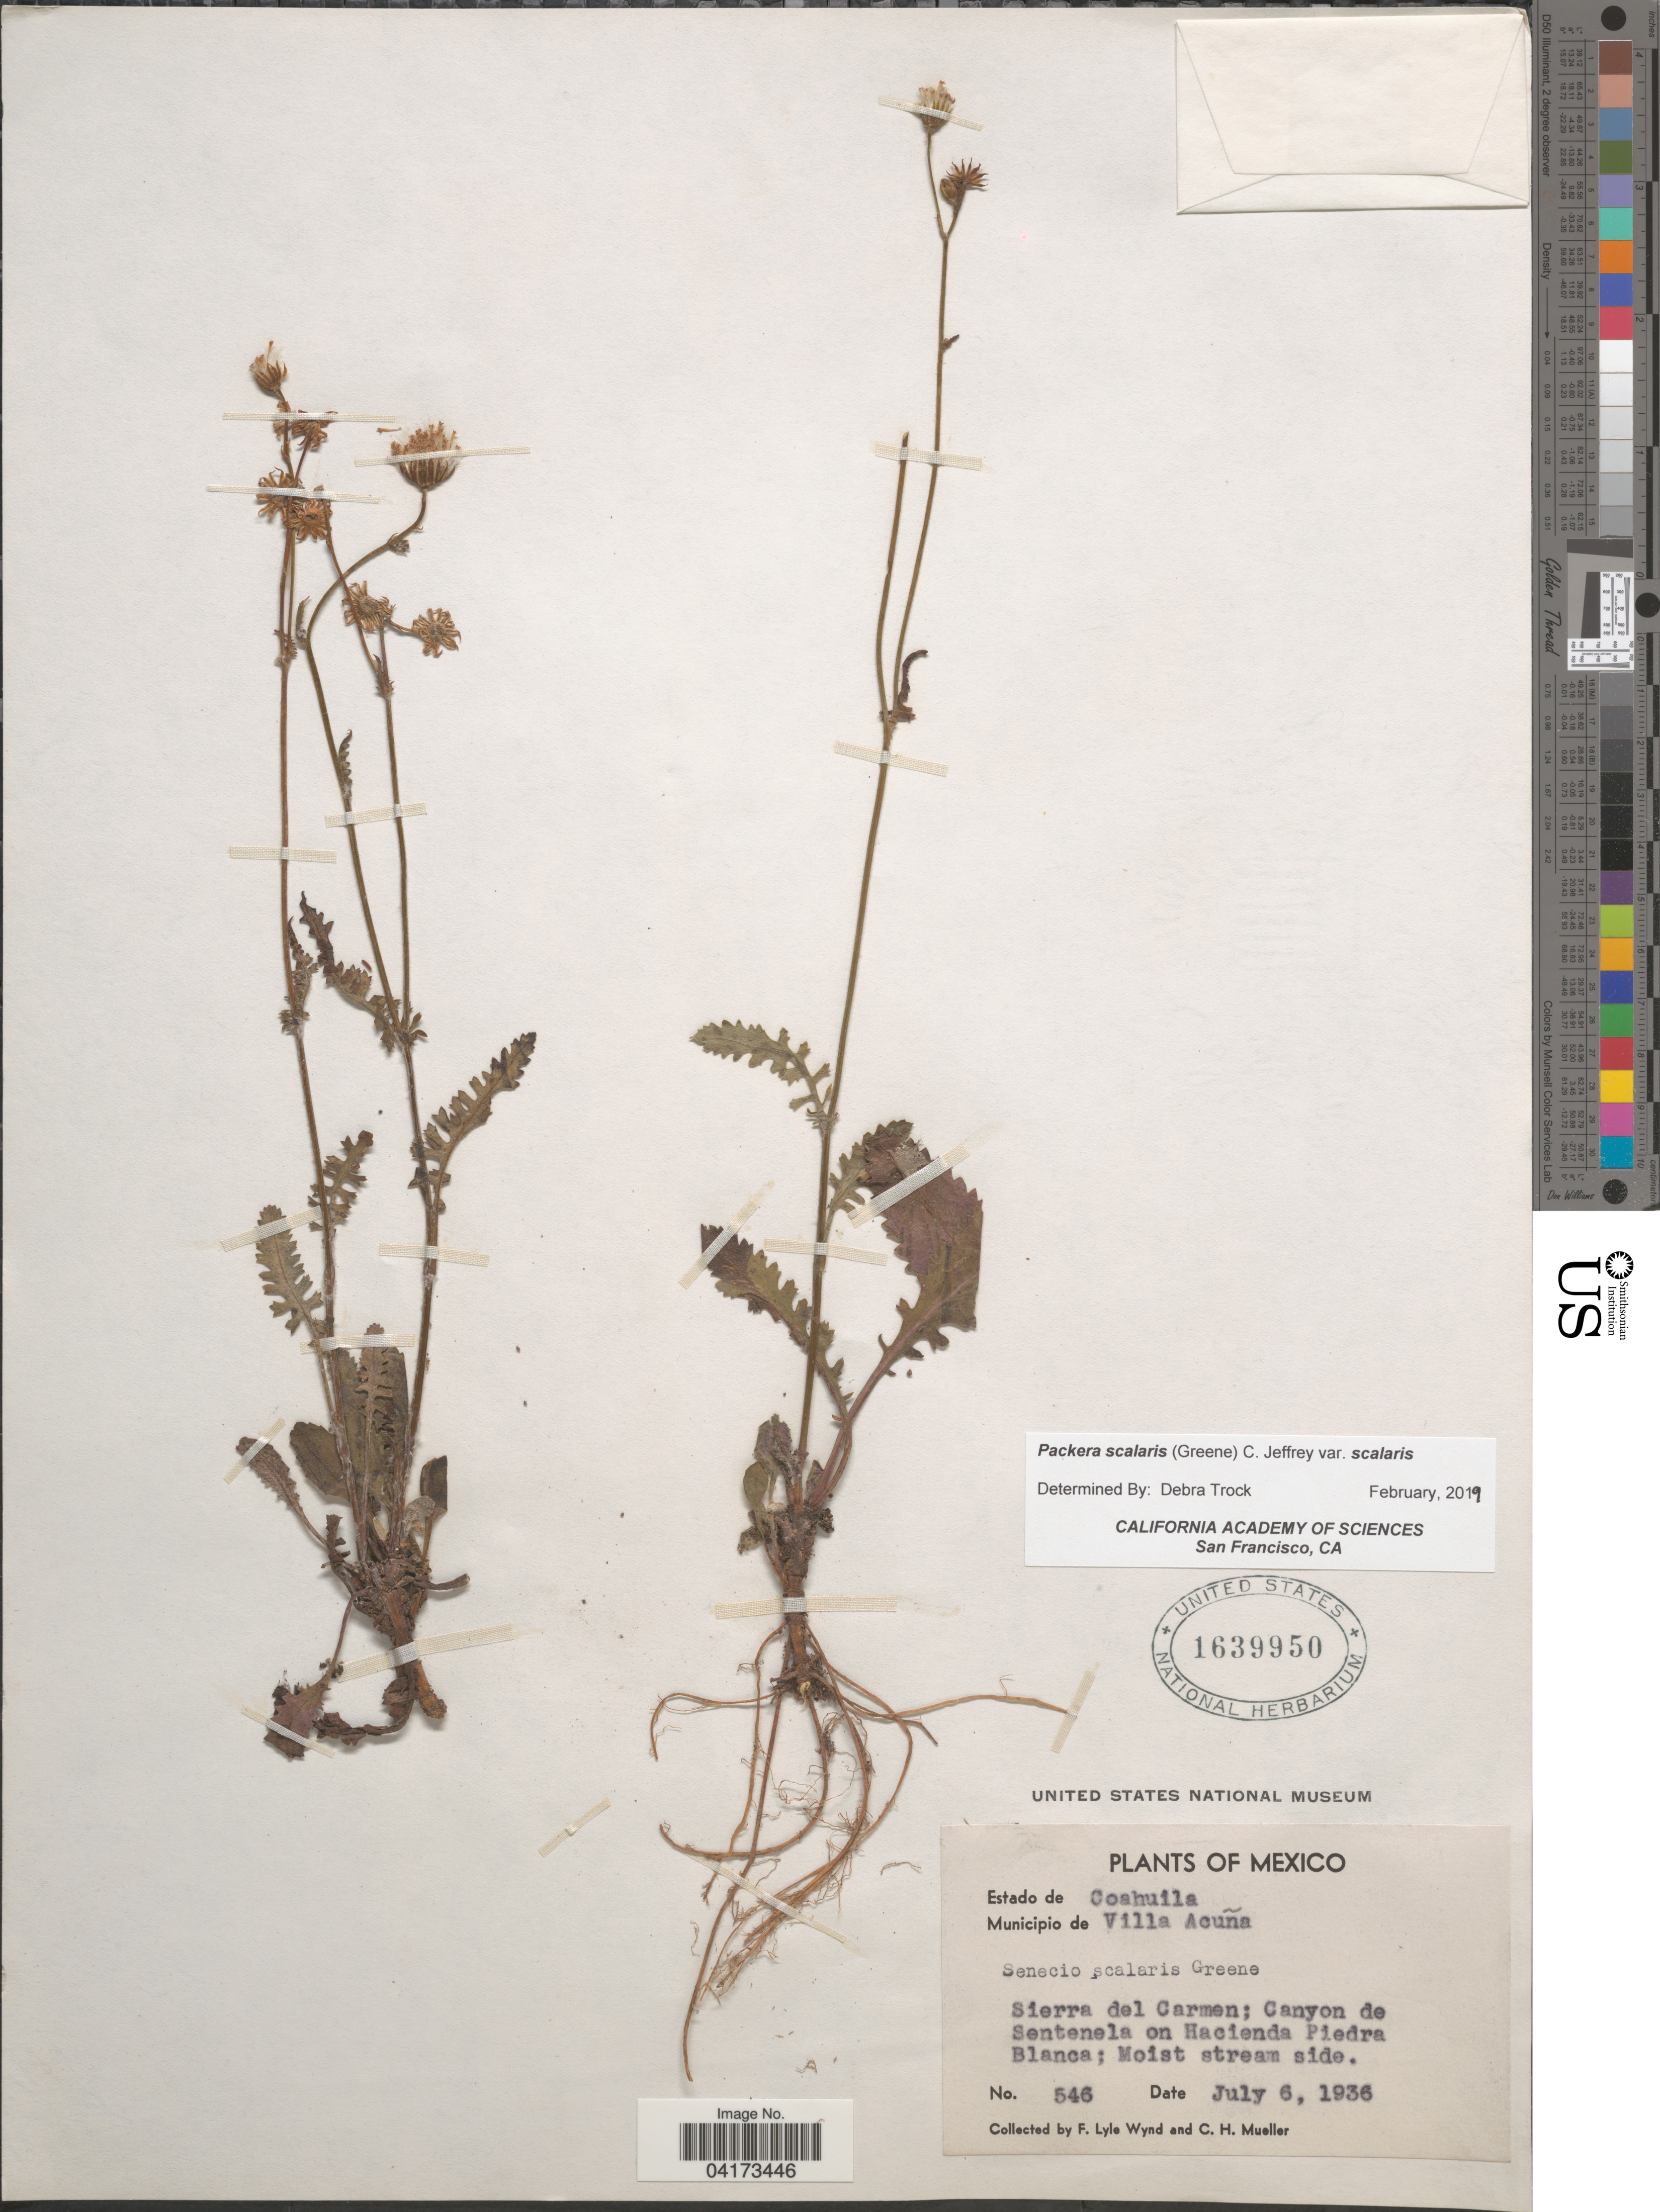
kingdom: Plantae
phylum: Tracheophyta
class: Magnoliopsida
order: Asterales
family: Asteraceae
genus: Packera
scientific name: Packera scalaris var. scalaris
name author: (Greene) C. Jeffrey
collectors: F. L. Wynd & C. H. Mueller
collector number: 546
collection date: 1936-07-06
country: Mexico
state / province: Coahuila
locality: Municipio de Villa Acuña. Sierra del Carmen; Canyon de Sentenela on Hacienda Piedra Blanca.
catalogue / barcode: US 1639950